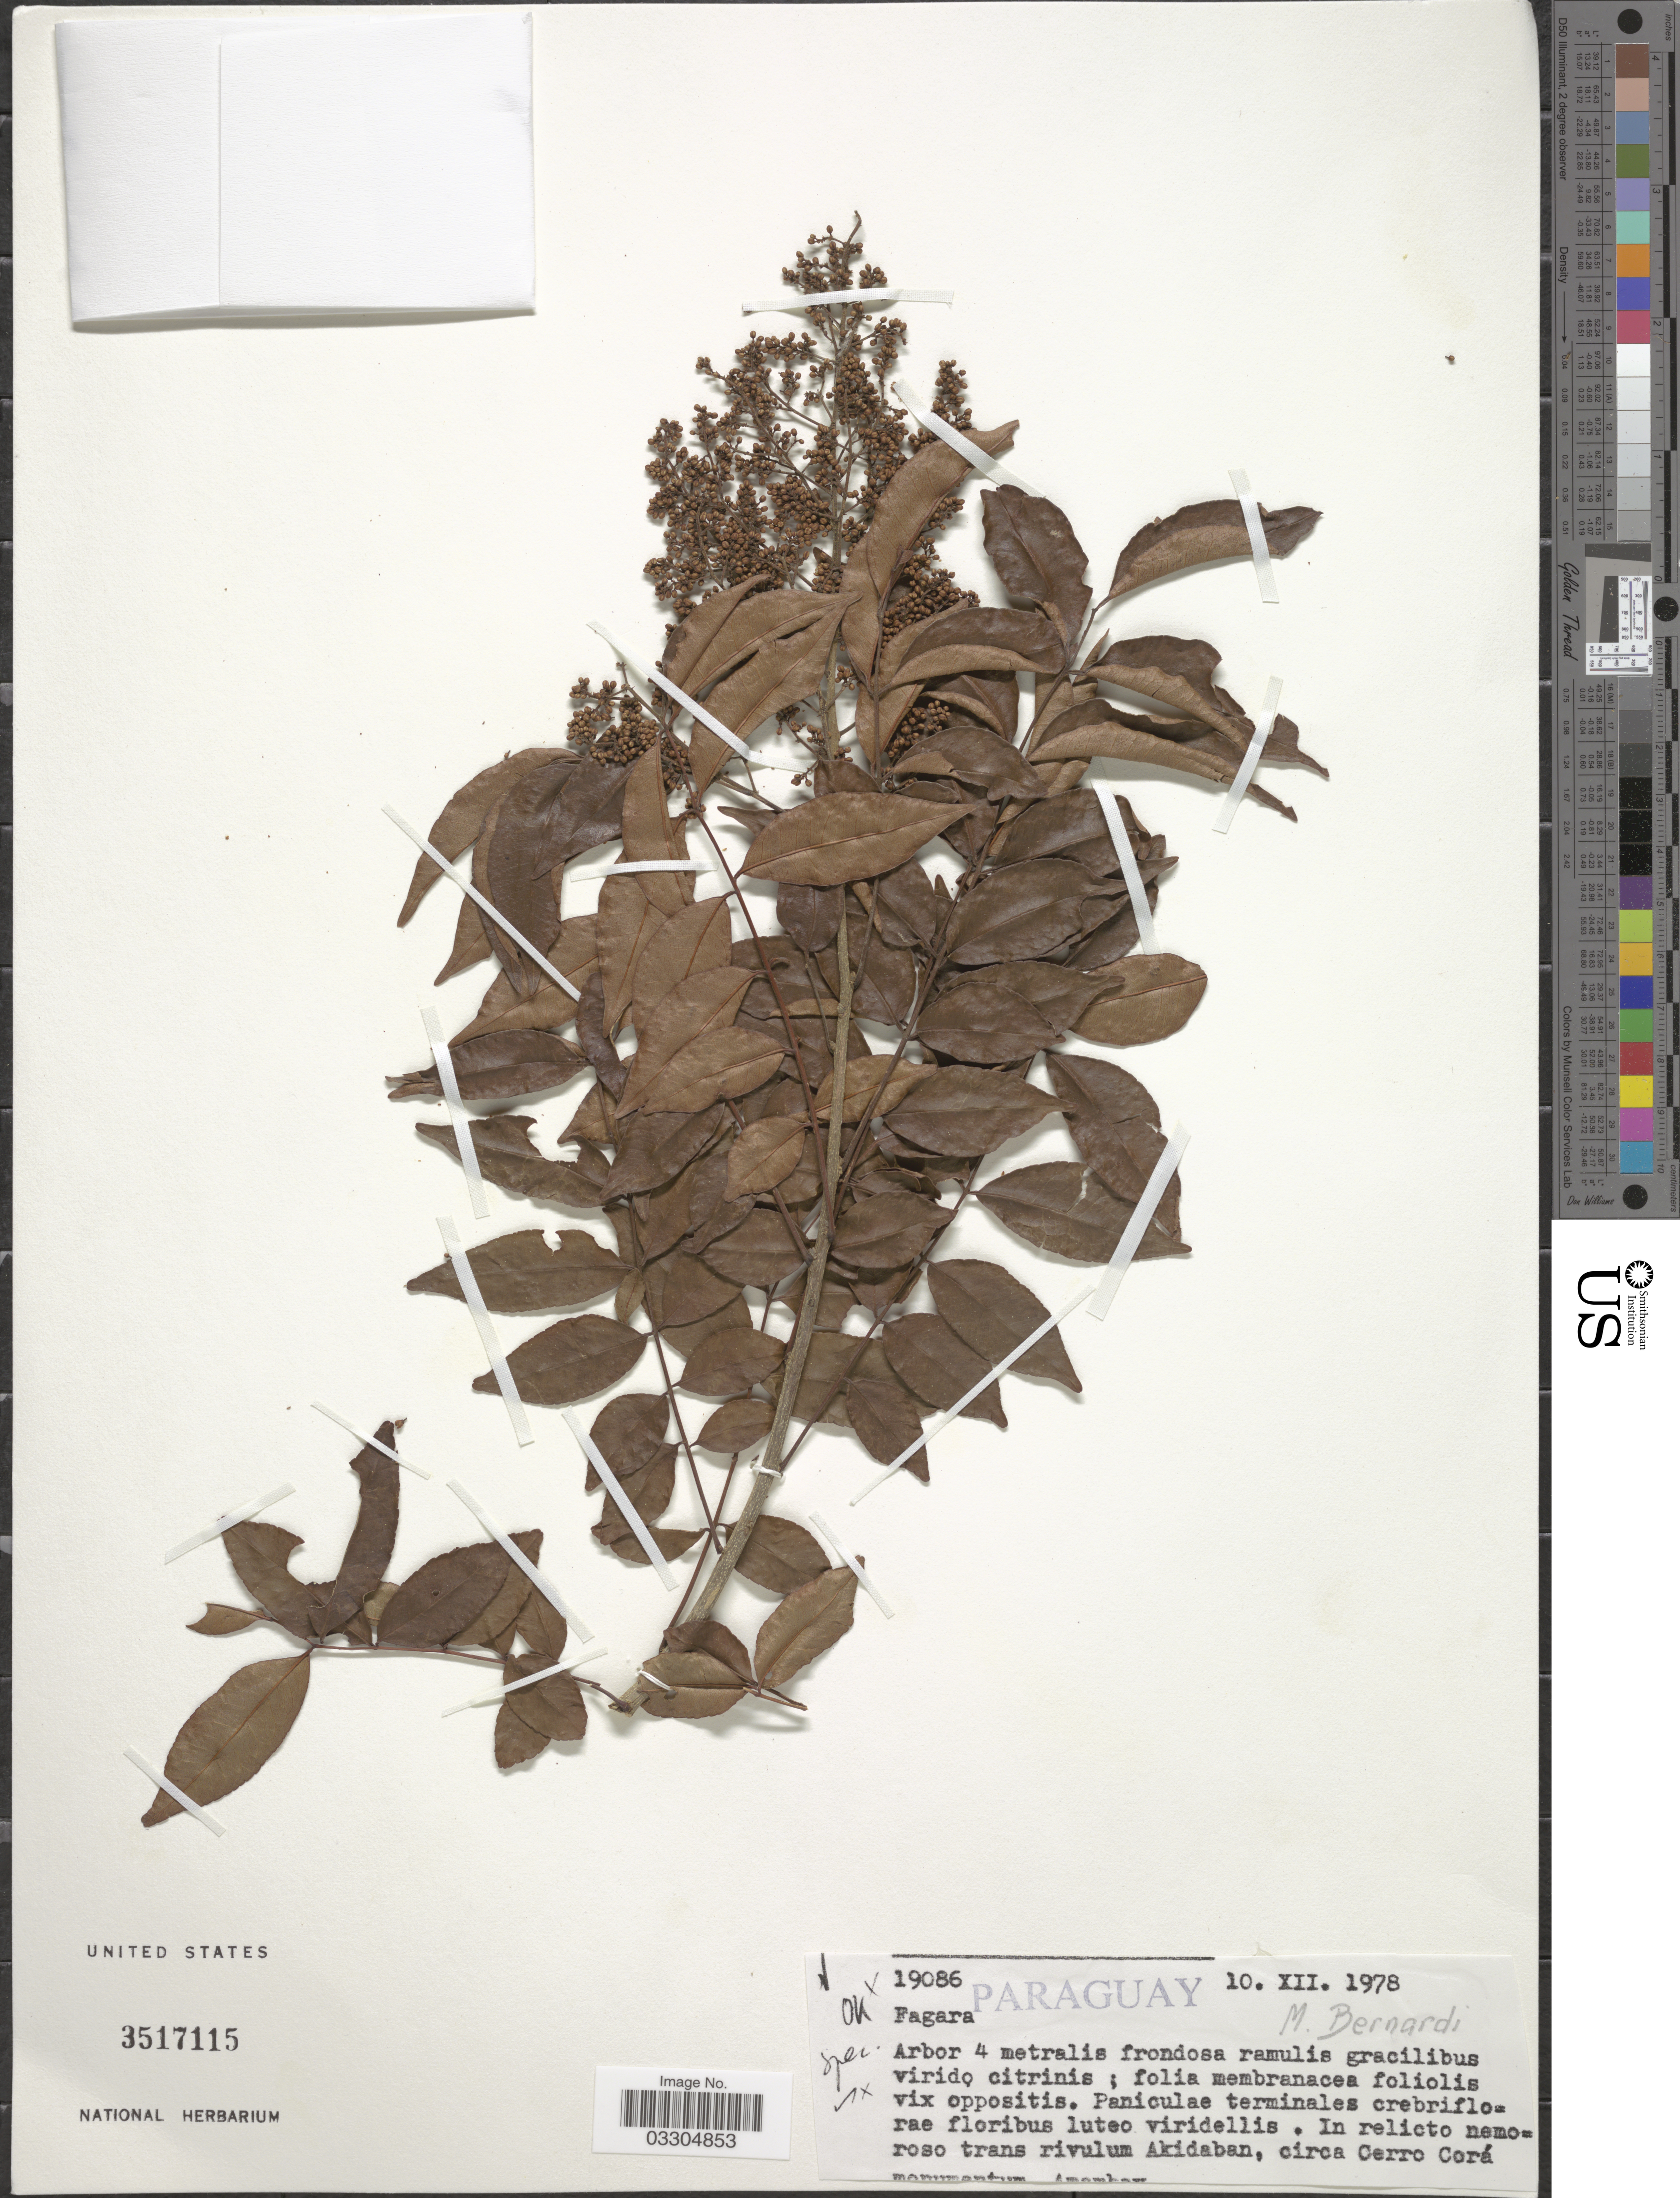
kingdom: Plantae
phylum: Tracheophyta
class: Magnoliopsida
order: Sapindales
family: Rutaceae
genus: Zanthoxylum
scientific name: Zanthoxylum rhoifolium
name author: Lam.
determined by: Londoño-Echeverri, Y.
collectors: M. Bernardi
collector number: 19086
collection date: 1978-12-10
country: Paraguay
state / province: Amambay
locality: In relicto nemoroso trans rivulum Akidaban, circa Cerro Corá monumentum Amambay.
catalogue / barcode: US 3517115